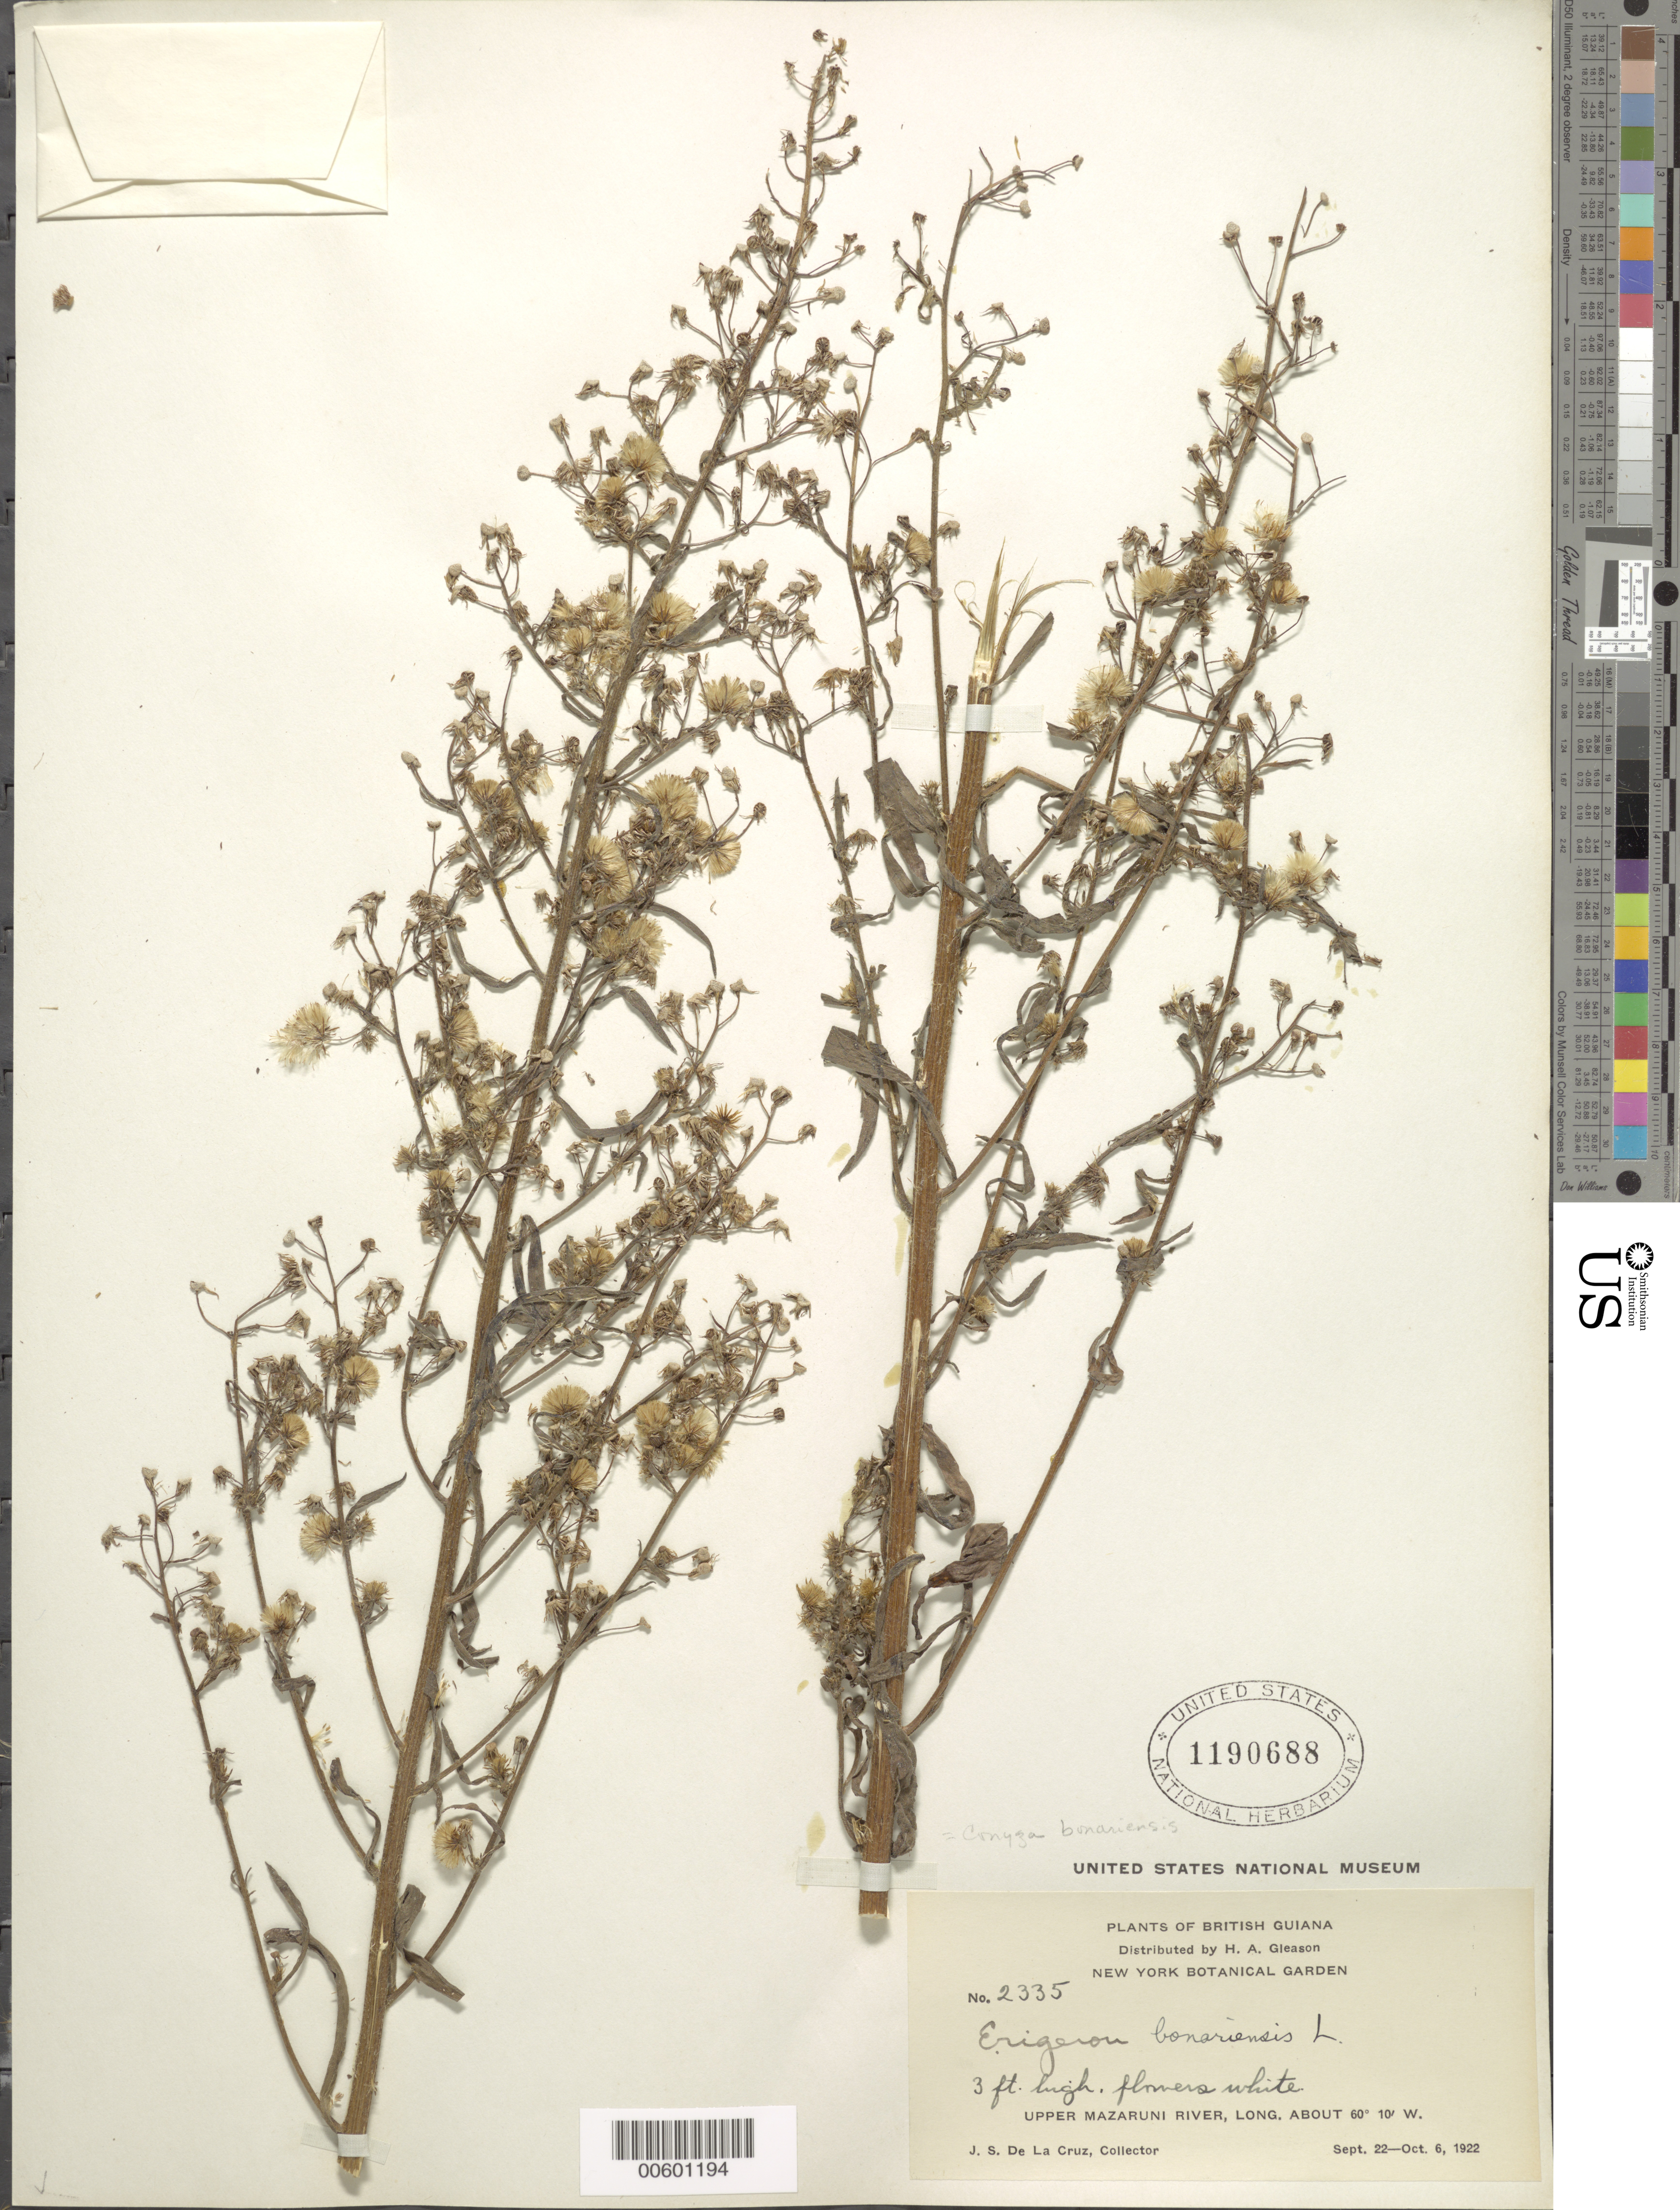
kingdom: Plantae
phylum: Tracheophyta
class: Magnoliopsida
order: Asterales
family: Asteraceae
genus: Conyza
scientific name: Conyza bonariensis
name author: (L.) Cronq.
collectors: J. S. de la Cruz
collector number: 2335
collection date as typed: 22-Sep-22 to 6-Oct-22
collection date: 1922-09-22/1922-10-06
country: Guyana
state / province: Cuyuni-Mazaruni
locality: Upper Mazaruni R.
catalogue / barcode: US 1190688